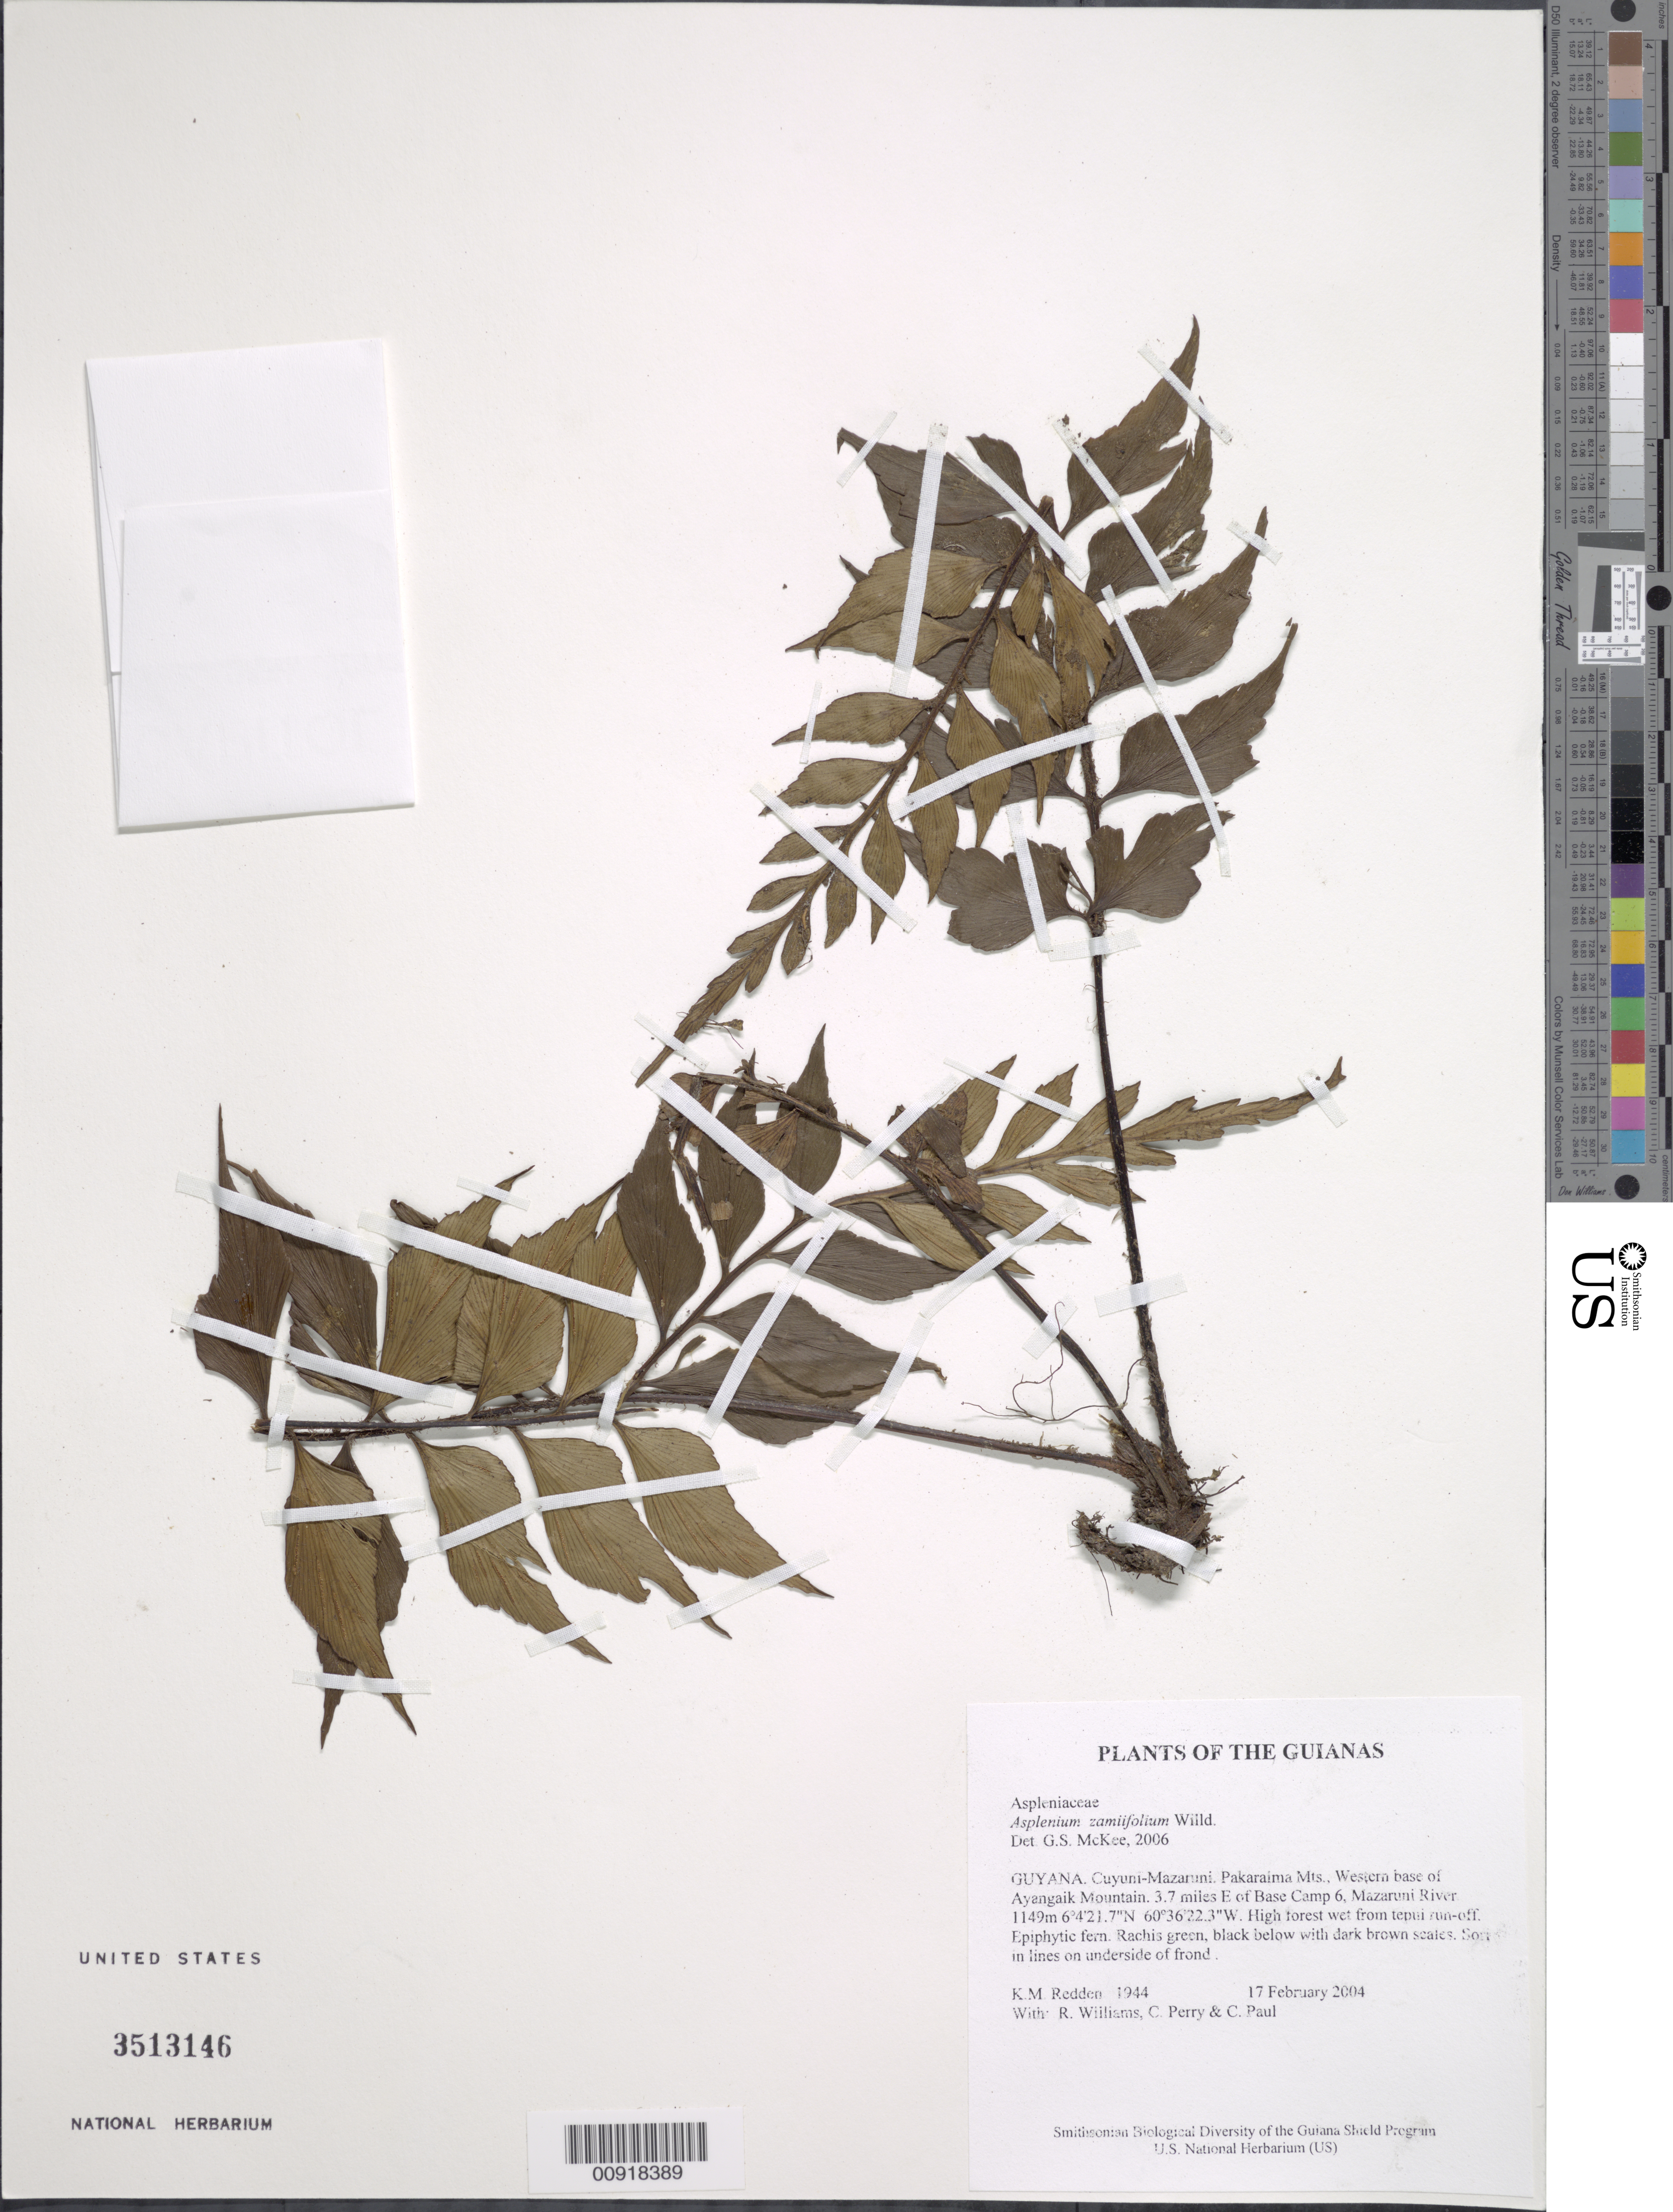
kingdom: Plantae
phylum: Tracheophyta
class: Polypodiopsida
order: Polypodiales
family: Aspleniaceae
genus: Asplenium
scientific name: Asplenium zamiifolium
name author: Willd.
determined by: McKee, G. S., (US), NMNH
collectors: K. M. Redden, R. Williams, C. Perry & C. Paul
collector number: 1944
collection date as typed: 17 February 2004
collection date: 2004-02-17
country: Guyana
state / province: Cuyuni-Mazaruni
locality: Pakaraima Mts., Western base of Ayangaik Mountain. 3.7 miles E of Base Camp 6, Mazaruni River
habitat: High forest wet from tepui run-off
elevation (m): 1149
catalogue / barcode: US 3513146